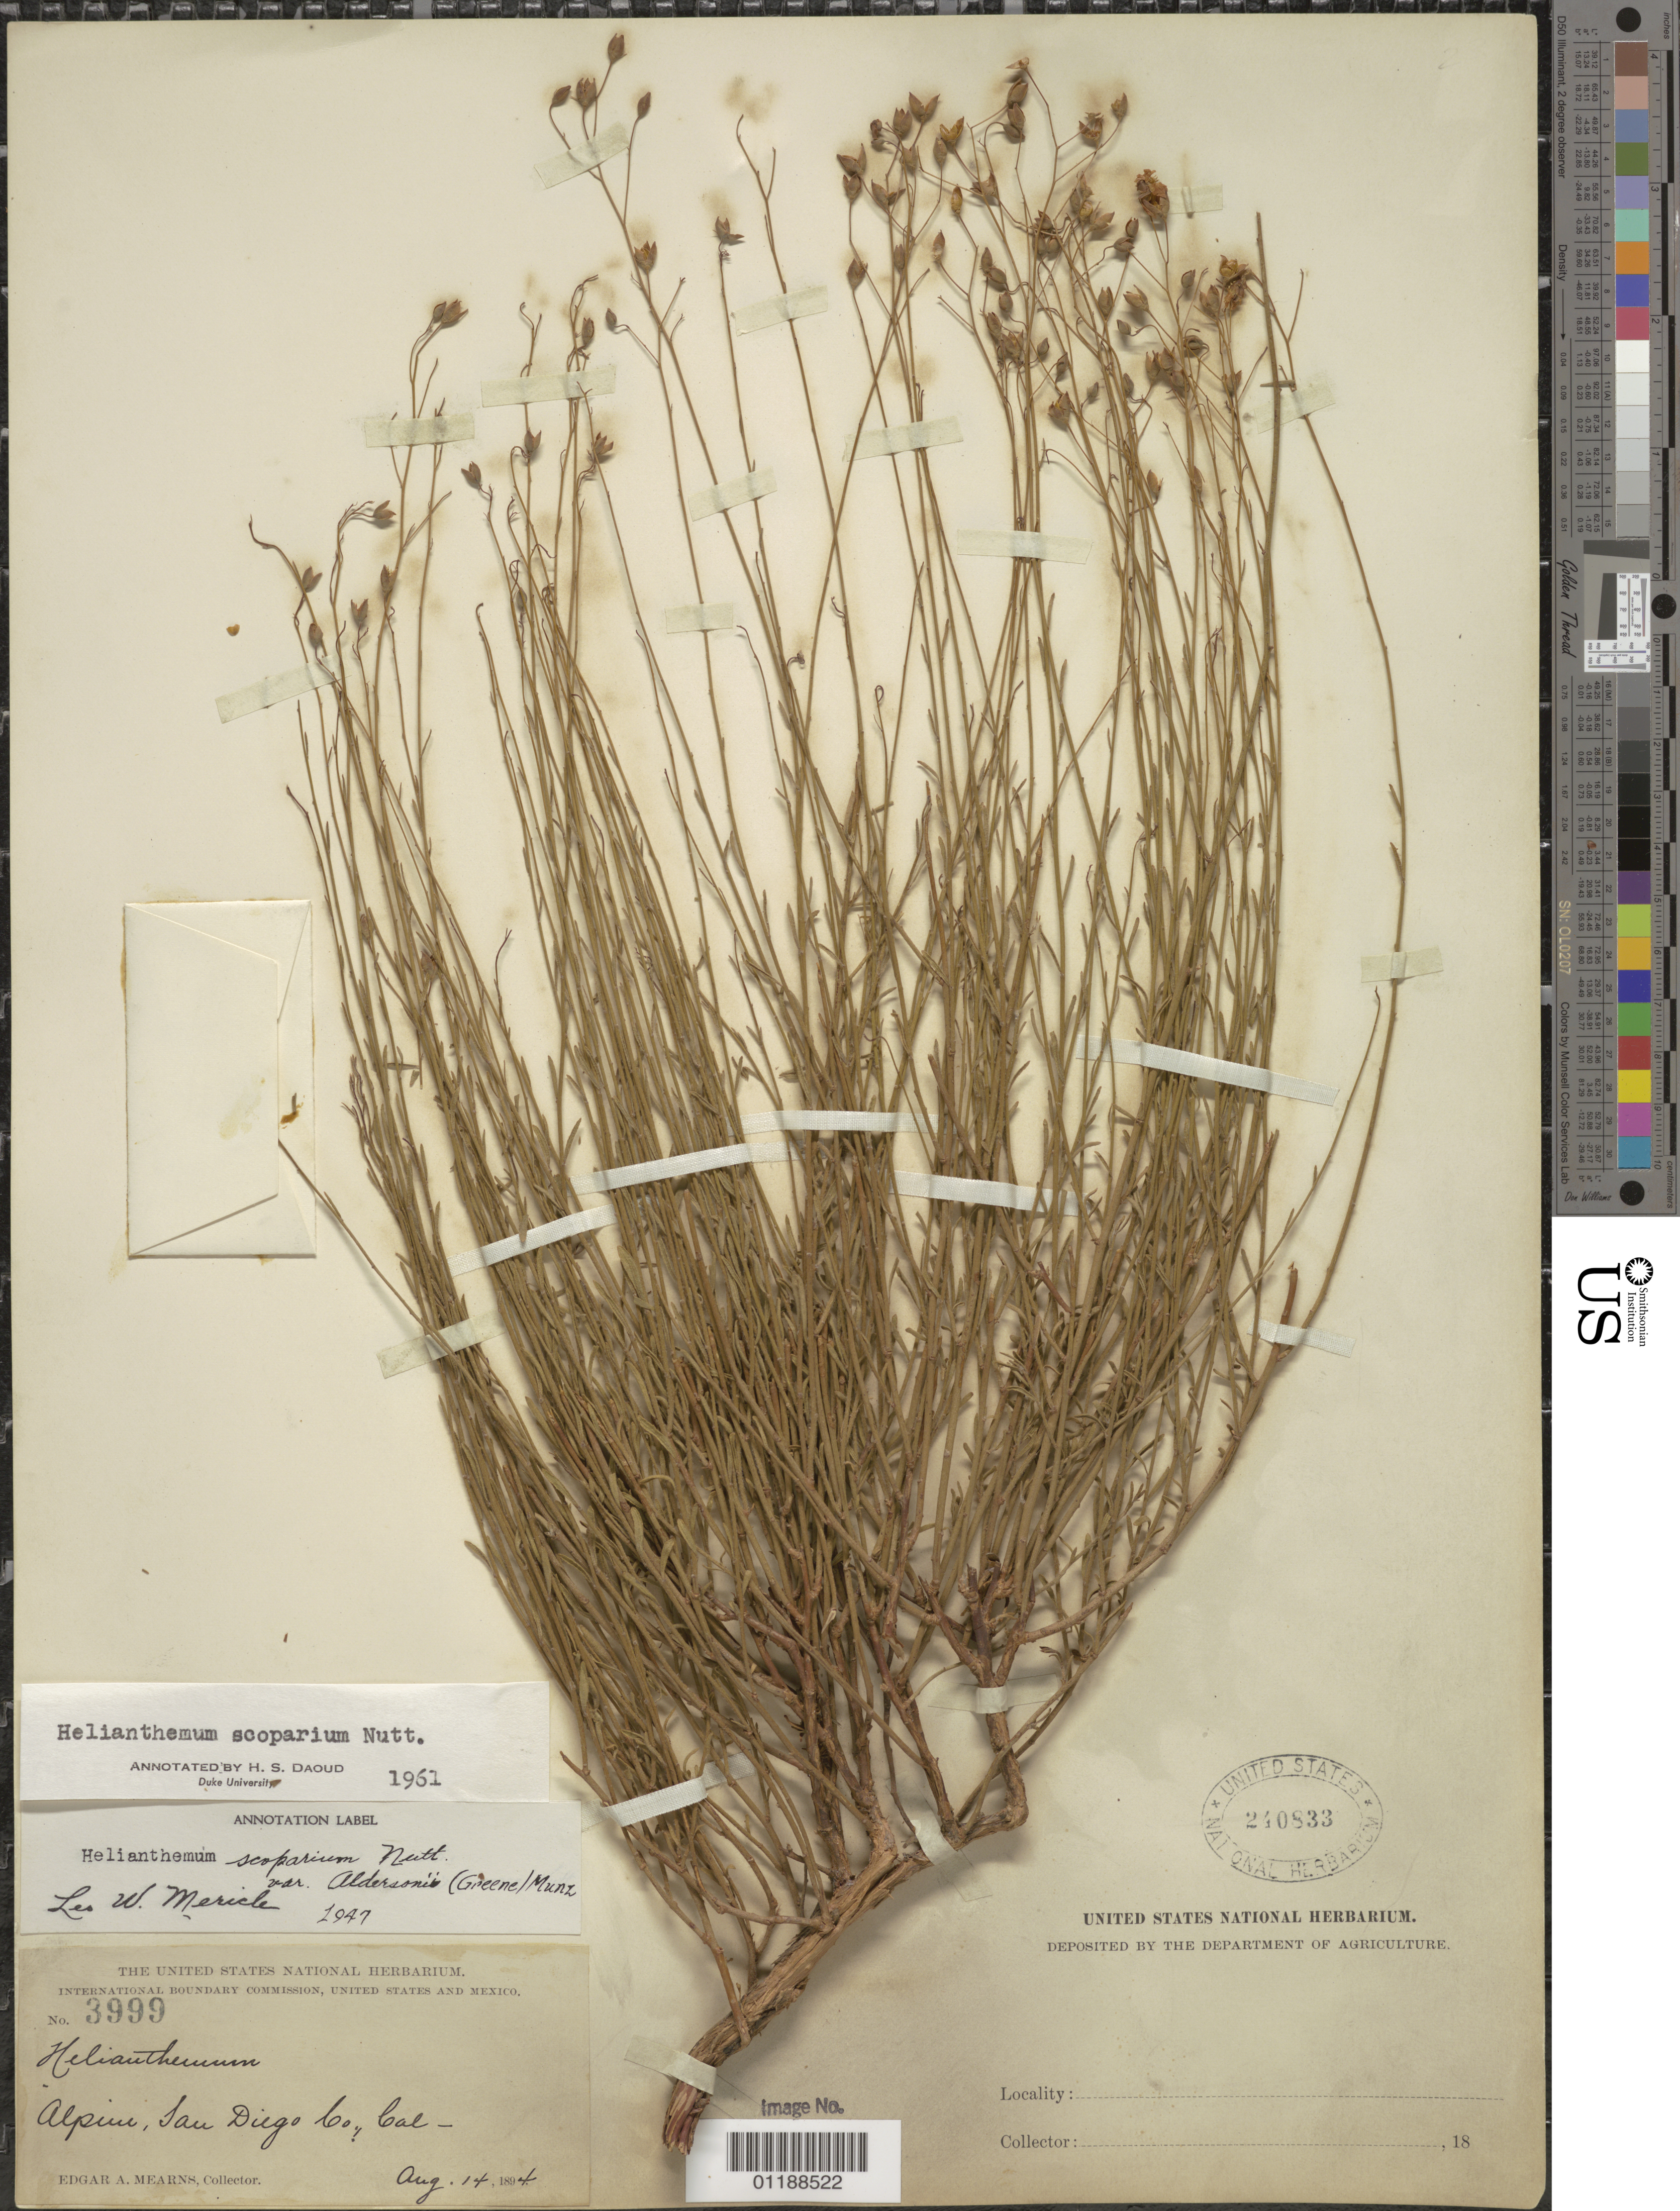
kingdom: Plantae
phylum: Tracheophyta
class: Magnoliopsida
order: Malvales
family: Cistaceae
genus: Helianthemum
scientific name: Helianthemum scoparium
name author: Nutt. ex Torr. & A. Gray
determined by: Daoud, H. S.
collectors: E. A. Mearns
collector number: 3999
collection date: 1894-08-14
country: United States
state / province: California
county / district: San Diego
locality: Alpine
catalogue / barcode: US 240833